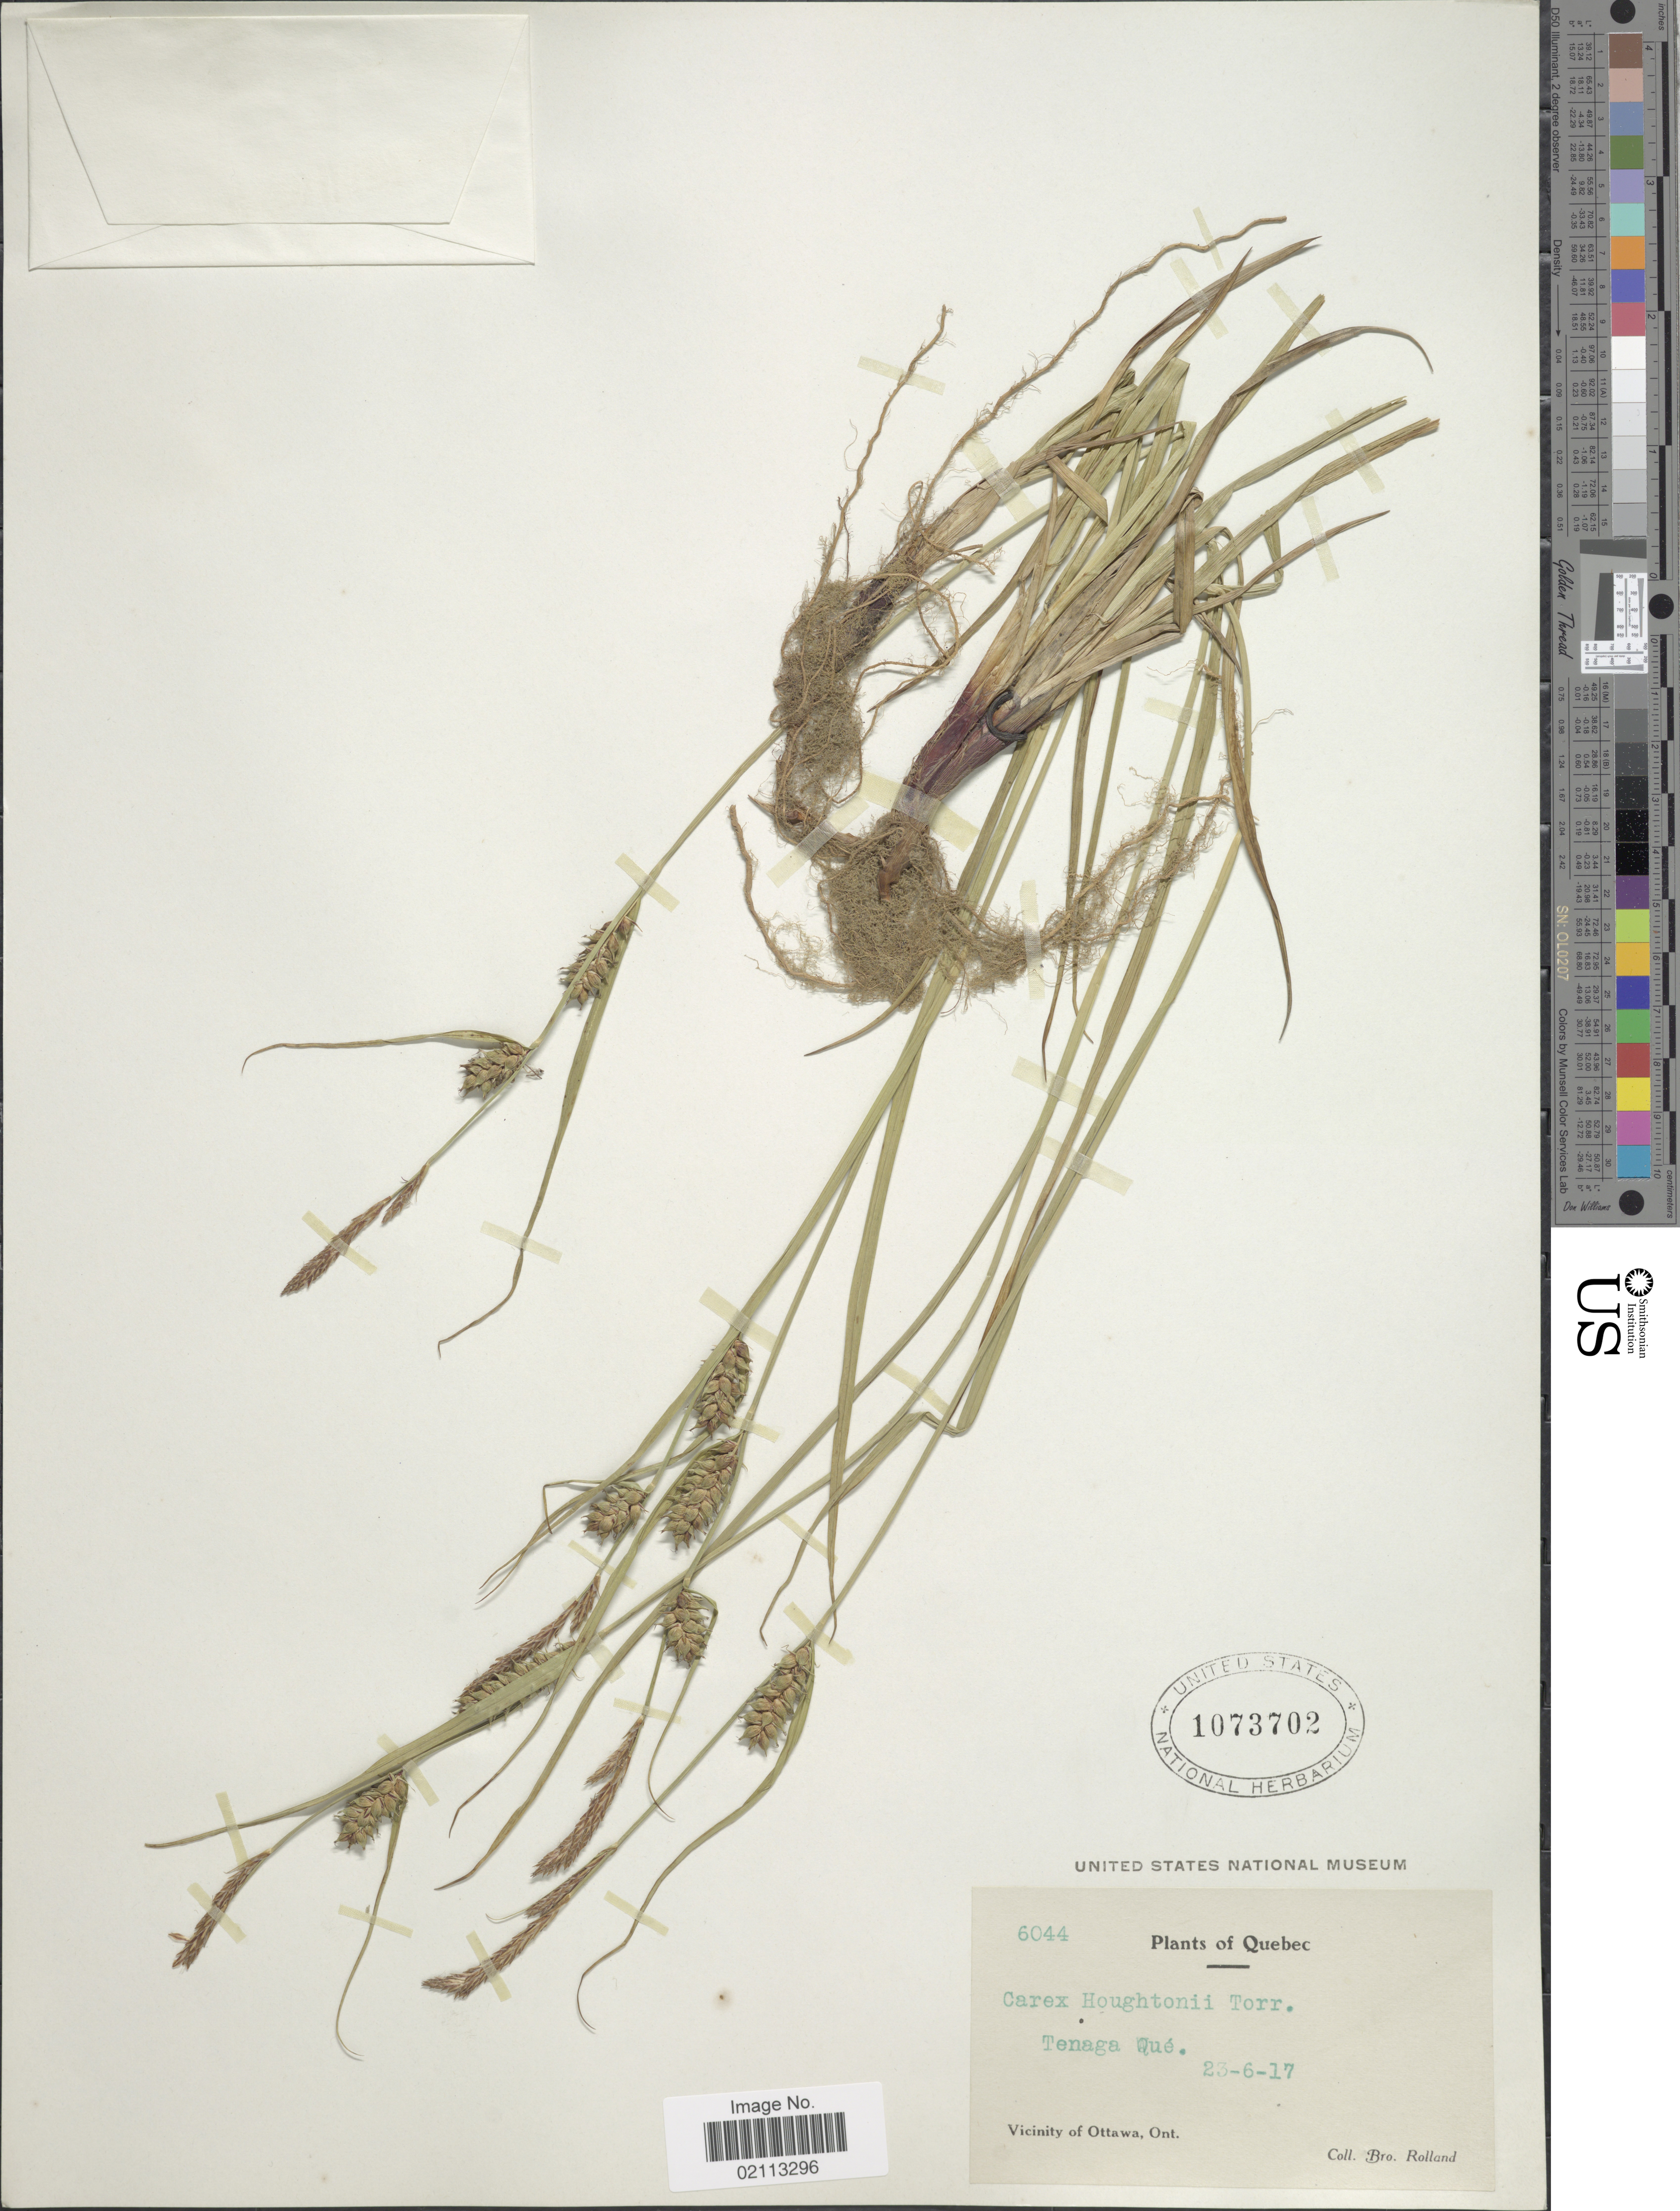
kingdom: Plantae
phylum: Tracheophyta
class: Liliopsida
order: Poales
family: Cyperaceae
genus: Carex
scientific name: Carex houghtoniana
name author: Torr. ex Dewey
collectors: B. Rolland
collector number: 6044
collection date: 1917-06-23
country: Canada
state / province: Ontario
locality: Quebec, Tenaga, Vicinity of Ottawa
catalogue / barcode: US 1073702